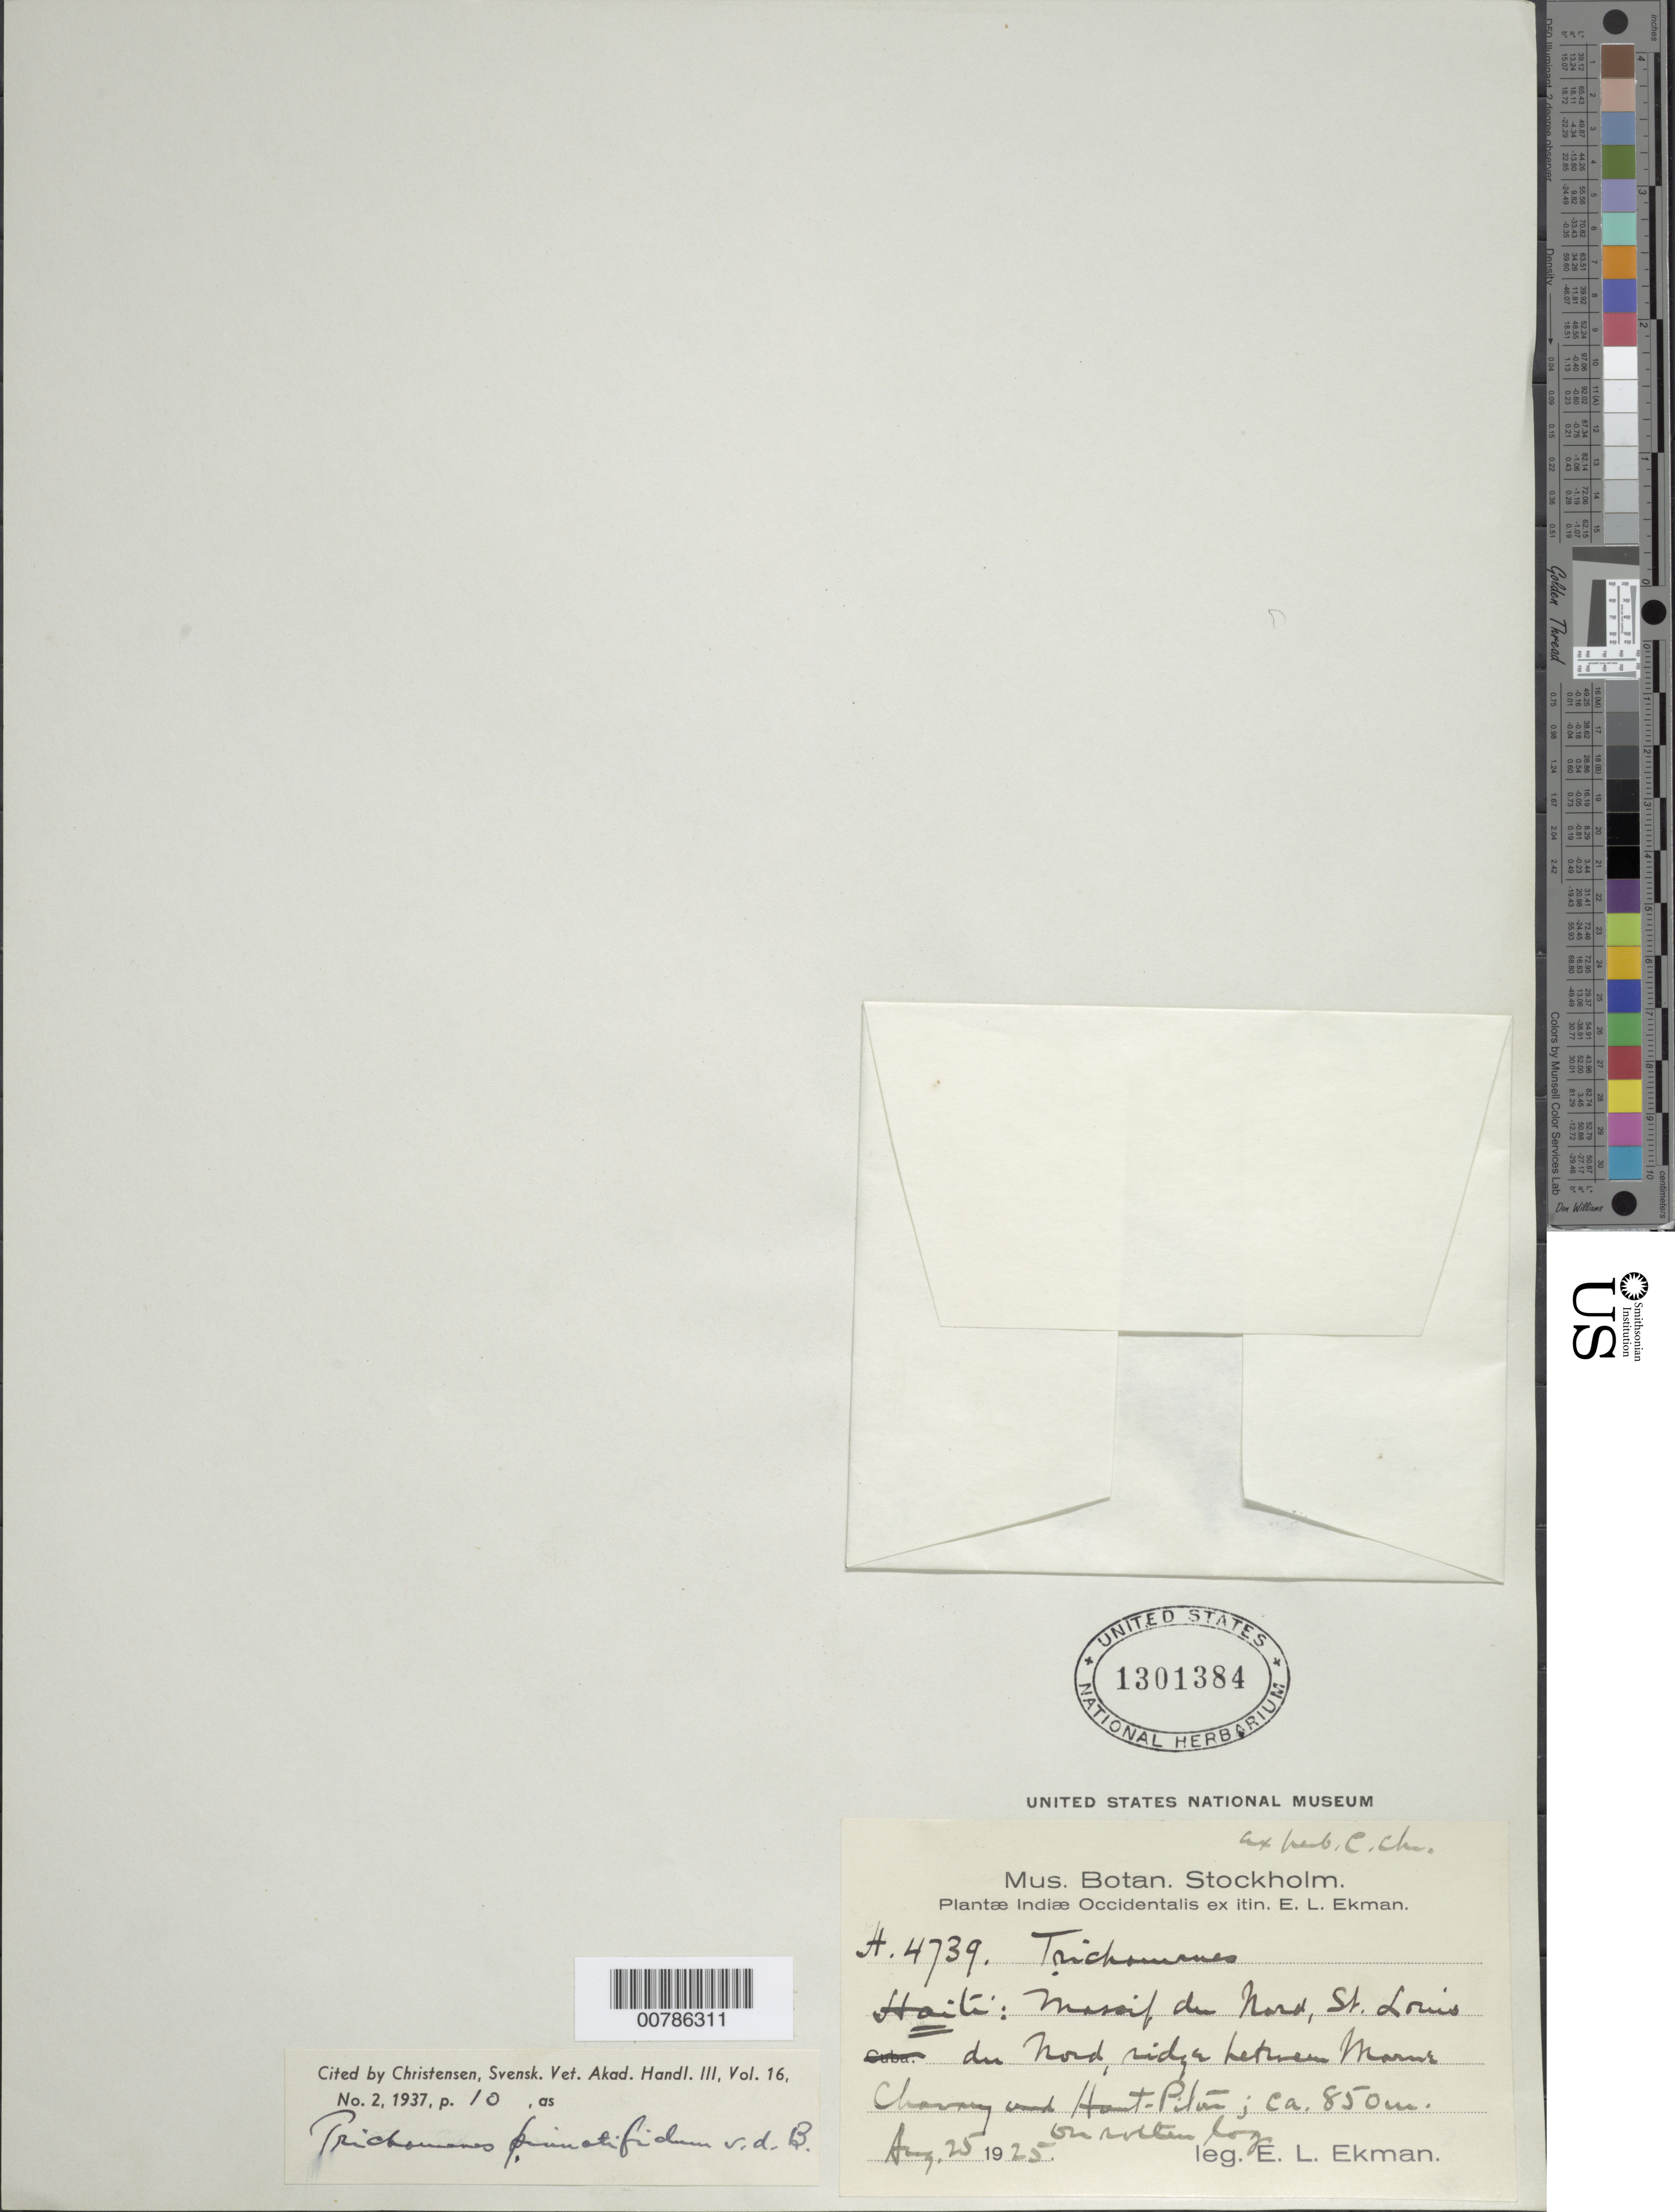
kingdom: Plantae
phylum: Tracheophyta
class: Polypodiopsida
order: Hymenophyllales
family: Hymenophyllaceae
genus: Trichomanes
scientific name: Trichomanes padronii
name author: Proctor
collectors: E. L. Ekman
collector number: H 4739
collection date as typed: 25 Aug 1925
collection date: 1925-08-25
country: Haiti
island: Hispaniola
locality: Massif du Nord, St. Louis du Nord, between Morne Chavrey and Haut-Pilon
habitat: Ridge, on rotten log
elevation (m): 850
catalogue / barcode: US 1301384